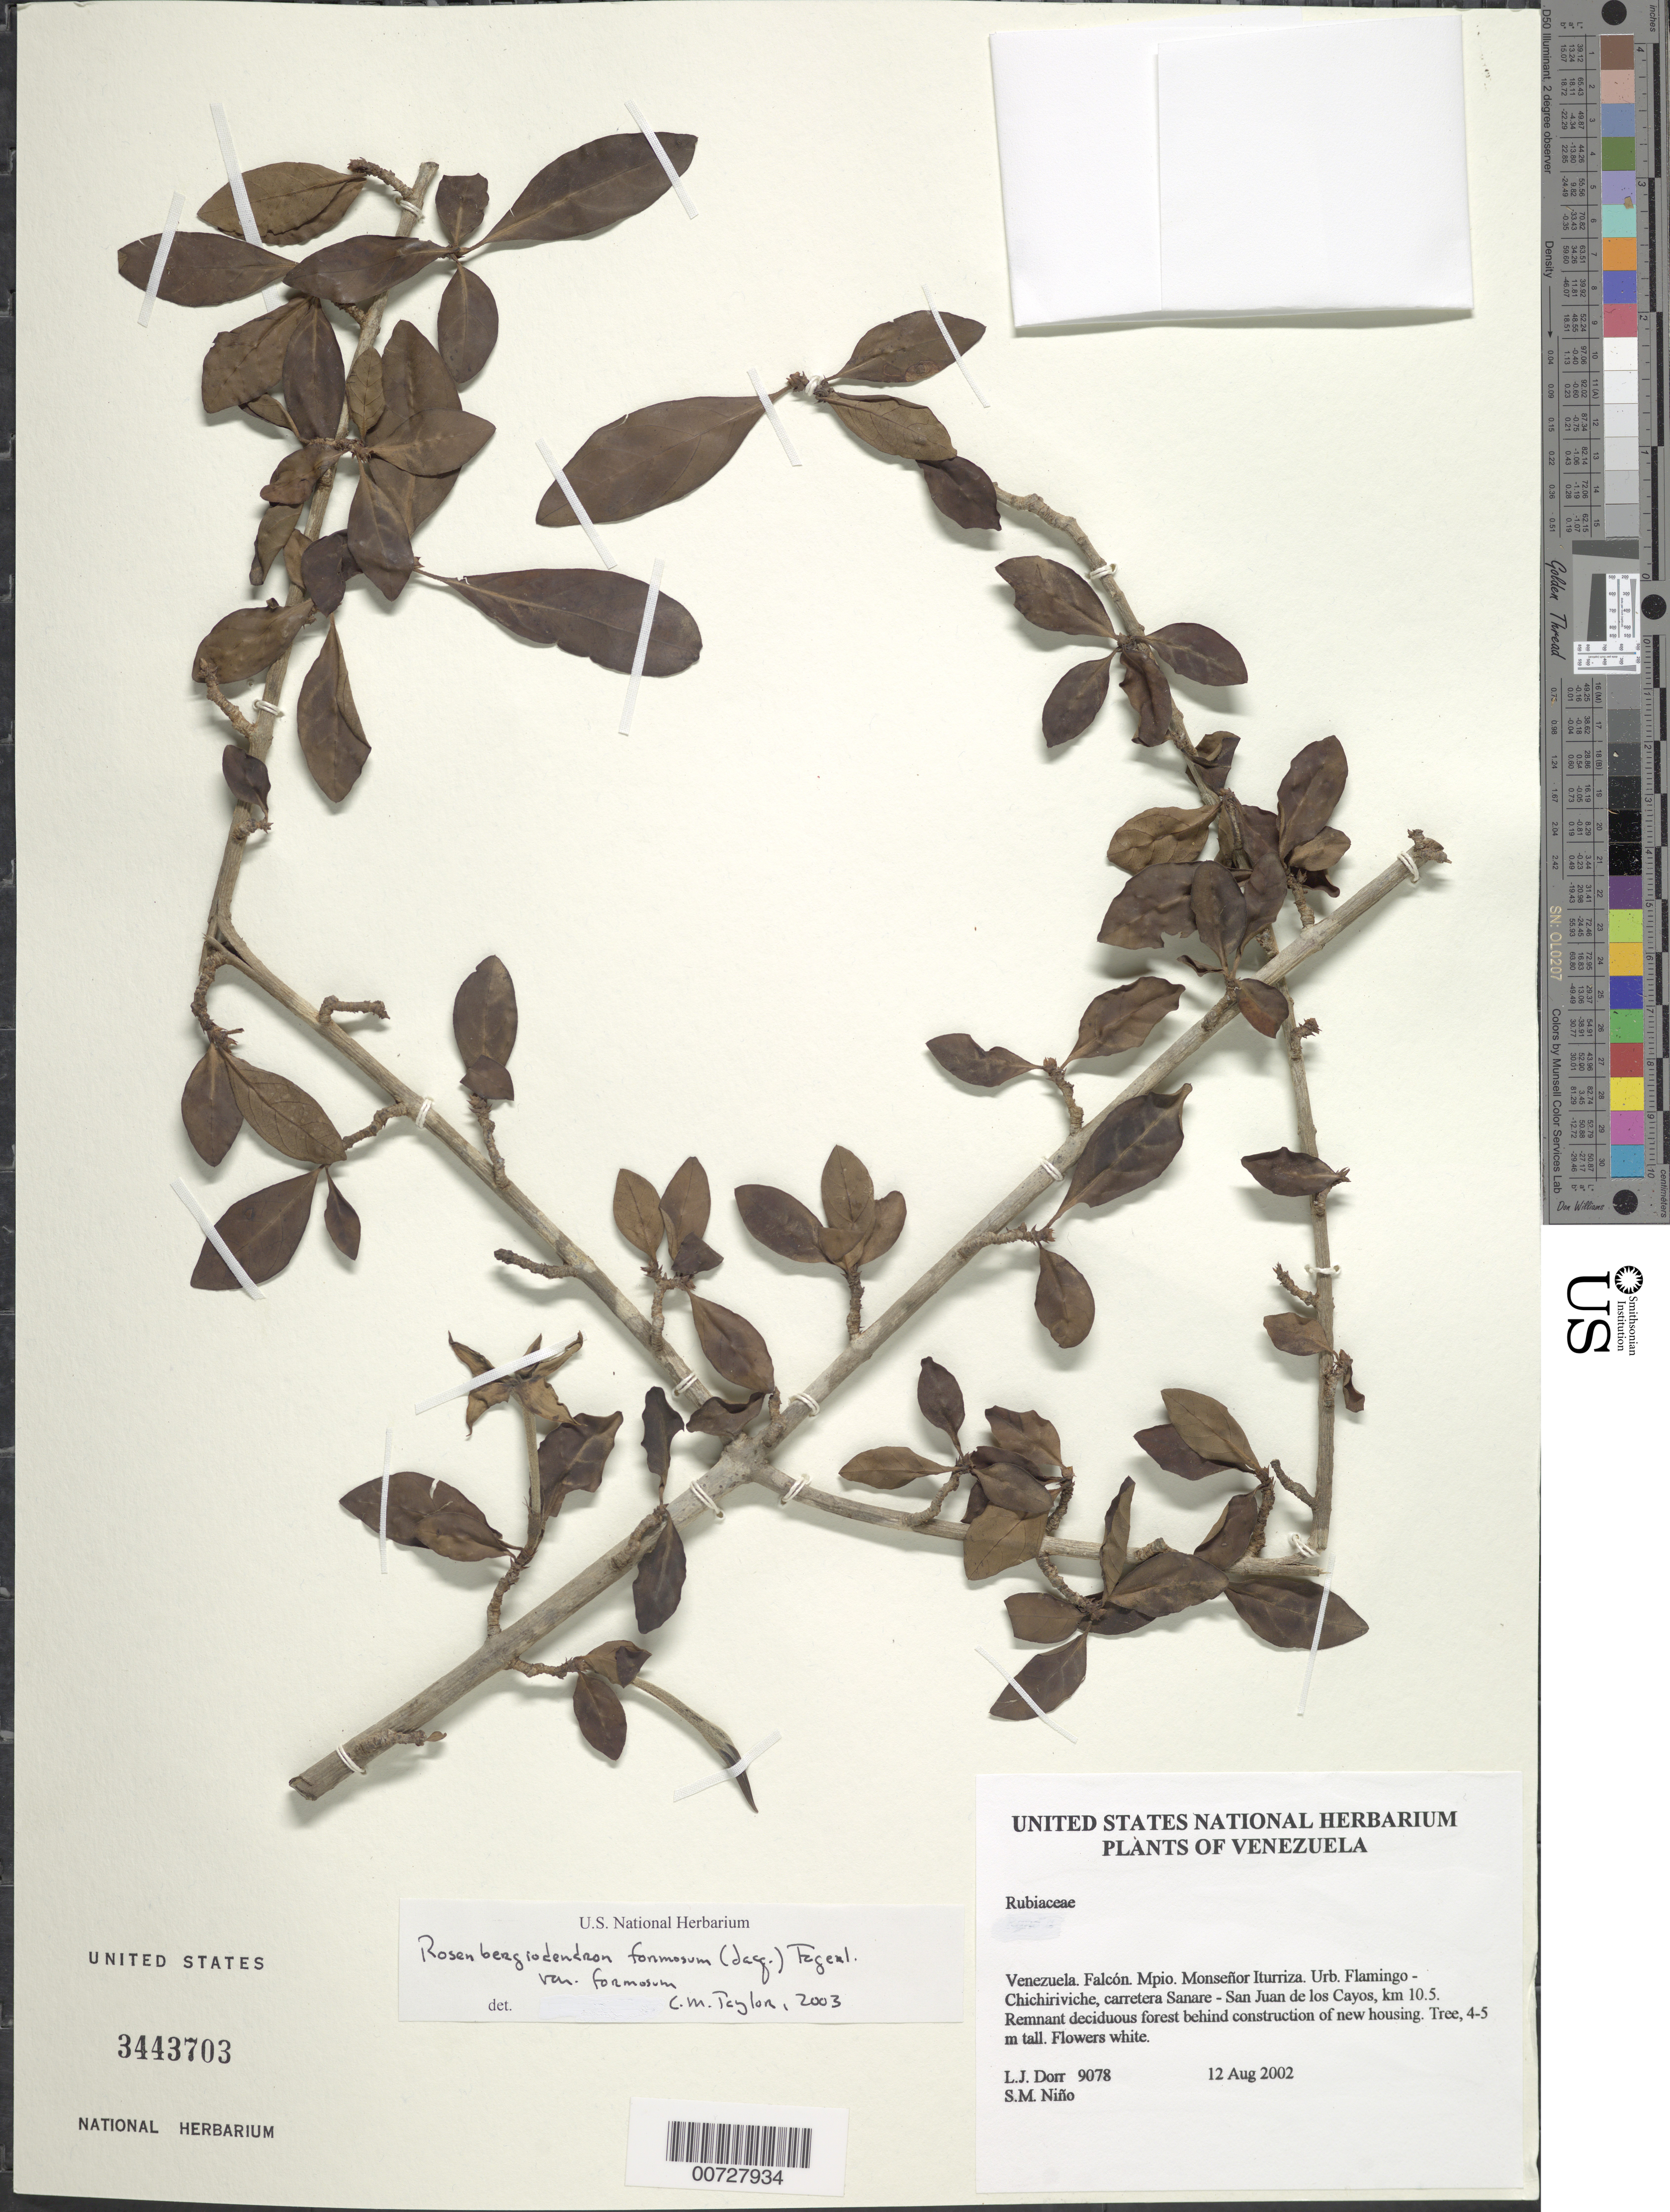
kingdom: Plantae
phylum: Tracheophyta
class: Magnoliopsida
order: Gentianales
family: Rubiaceae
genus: Rosenbergiodendron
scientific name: Rosenbergiodendron formosum var. formosum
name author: (Jacq.) Fagerl.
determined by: Taylor, Charlotte M.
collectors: L. J. Dorr & S. M. Niño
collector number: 9078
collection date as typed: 12 Aug 2002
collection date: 2002-08-12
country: Venezuela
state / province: Falcón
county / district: Monseñor Iturriza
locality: Urb. Flamingo-Chichiriviche, carretera Sanare-San Juan de los Cayos, km 10.5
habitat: Remnant deciduous forest behind construction of new housing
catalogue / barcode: US 3443703